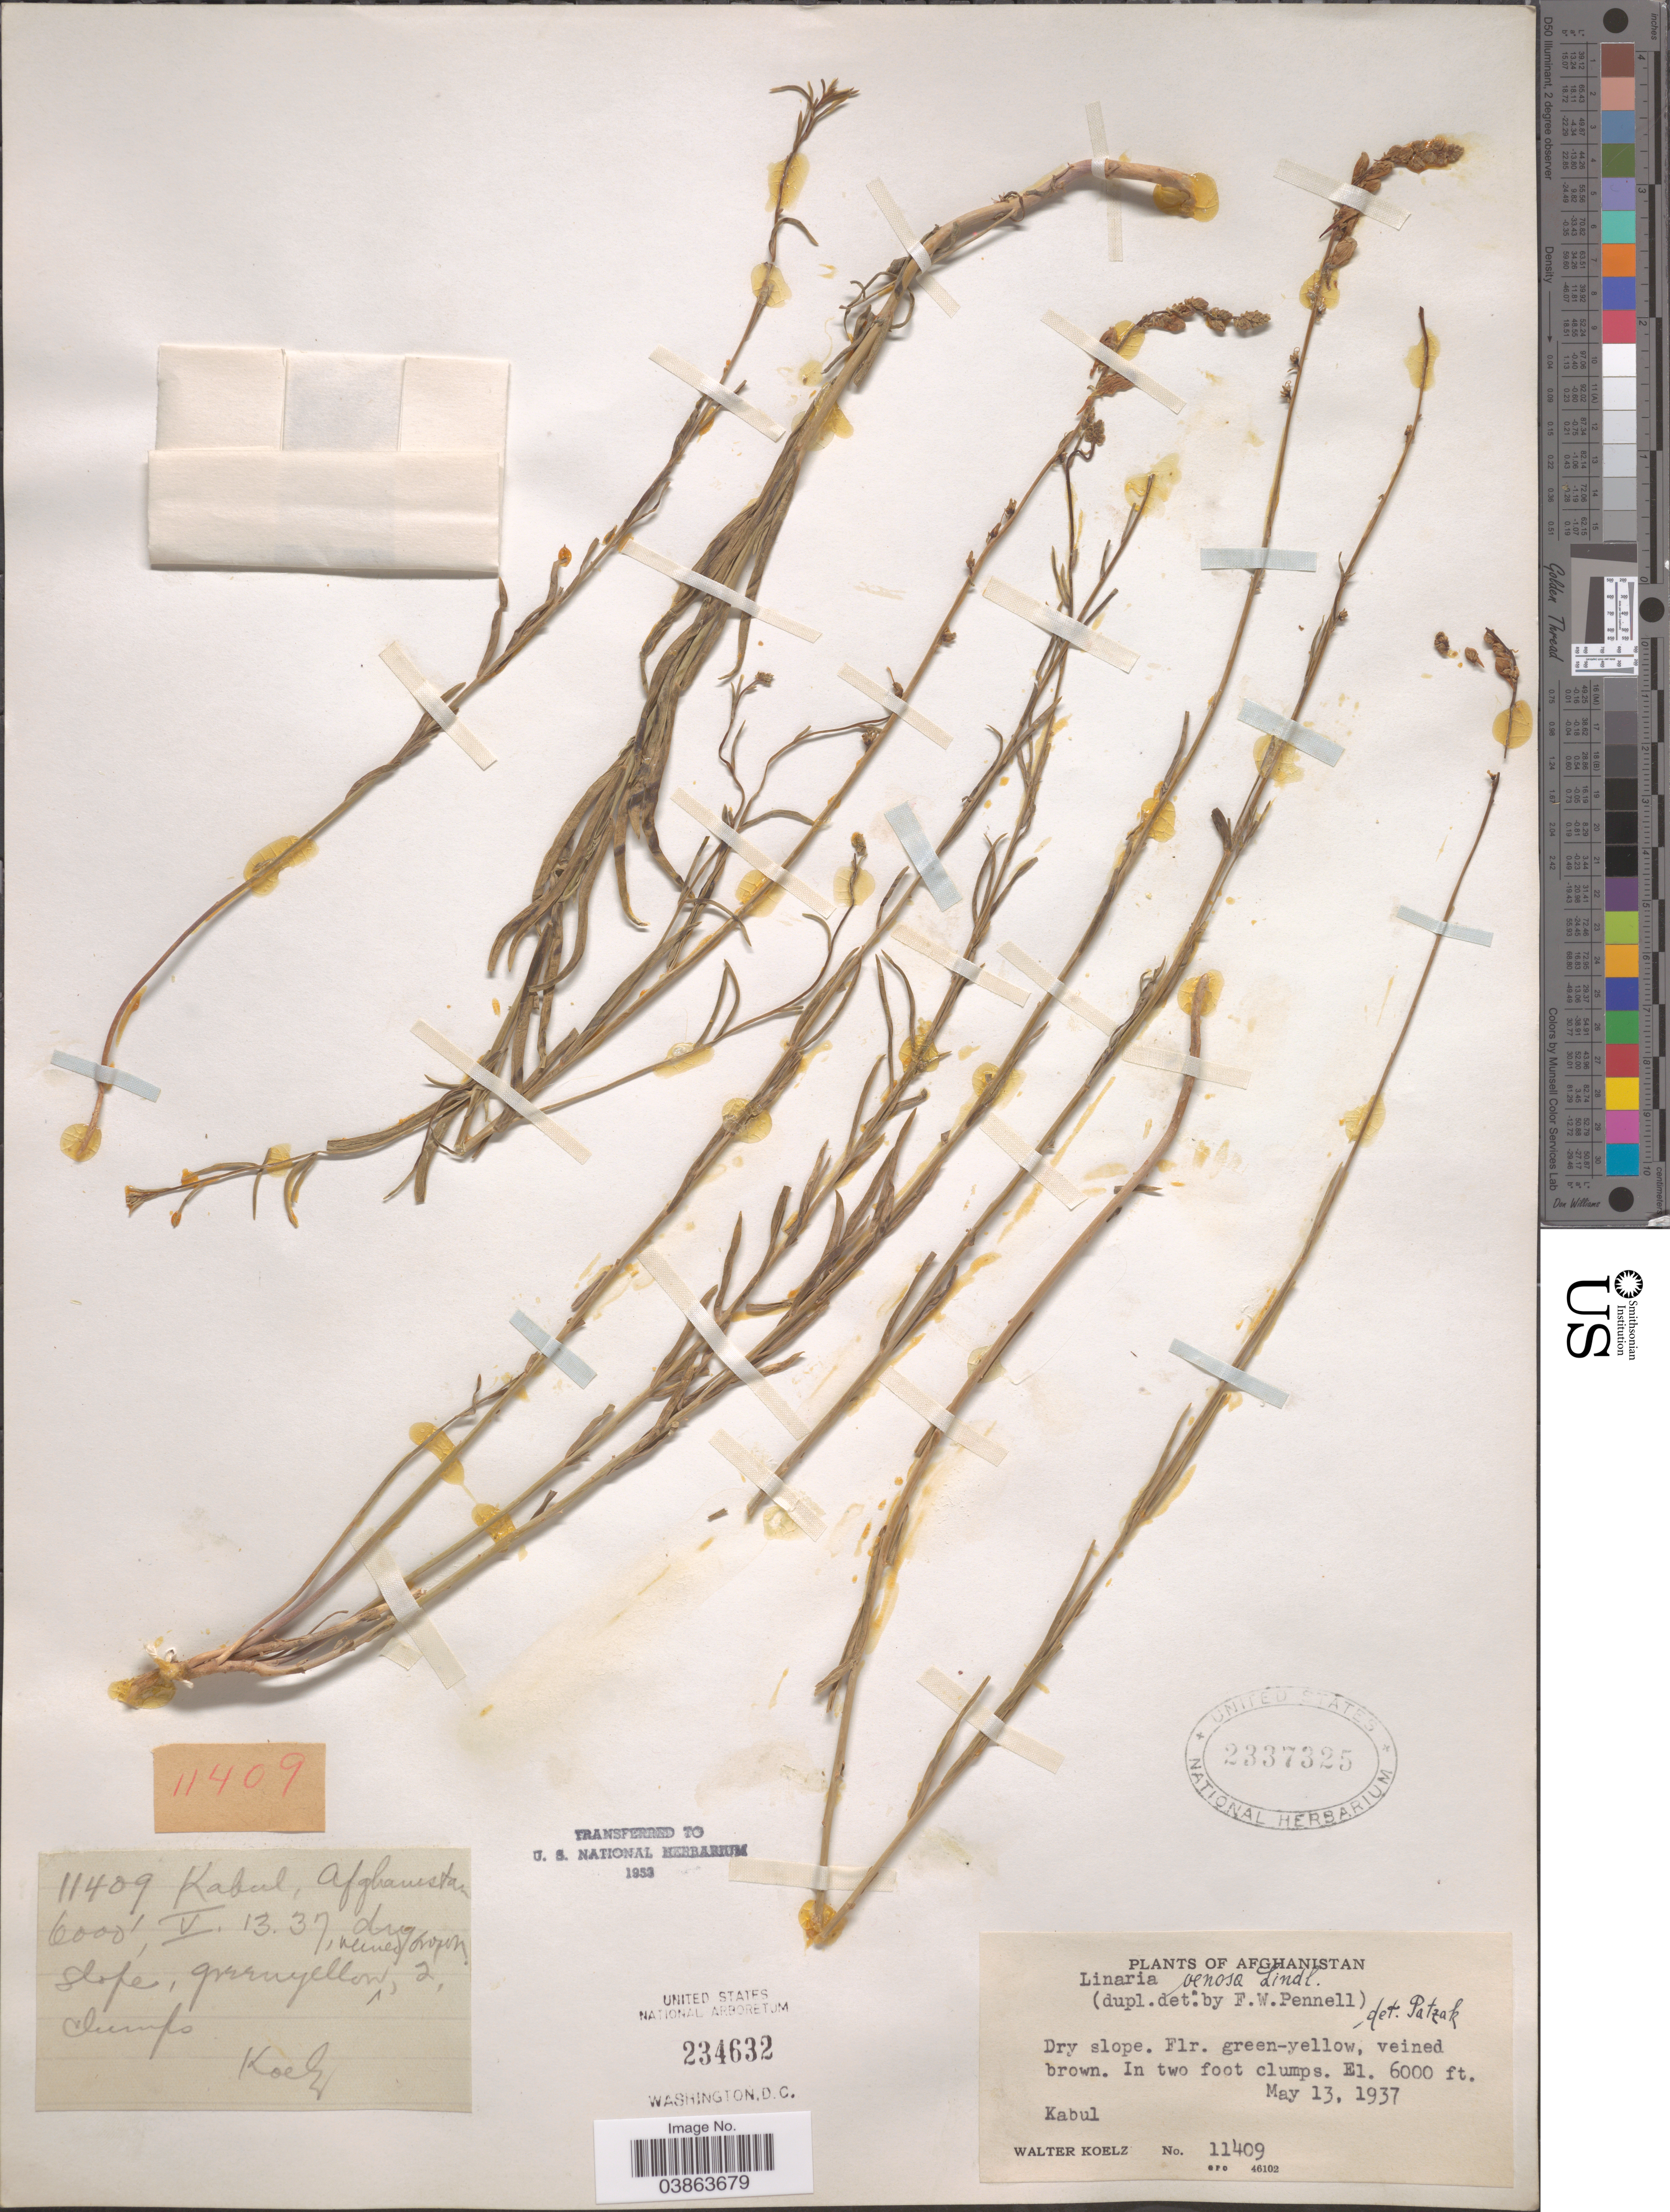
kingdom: Plantae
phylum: Tracheophyta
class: Magnoliopsida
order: Lamiales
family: Plantaginaceae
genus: Linaria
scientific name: Linaria venosa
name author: Lindl.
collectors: W. N. Koelz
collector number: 11409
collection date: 1937-05-13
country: Afghanistan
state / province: Kabul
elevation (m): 1829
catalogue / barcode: US 2337325